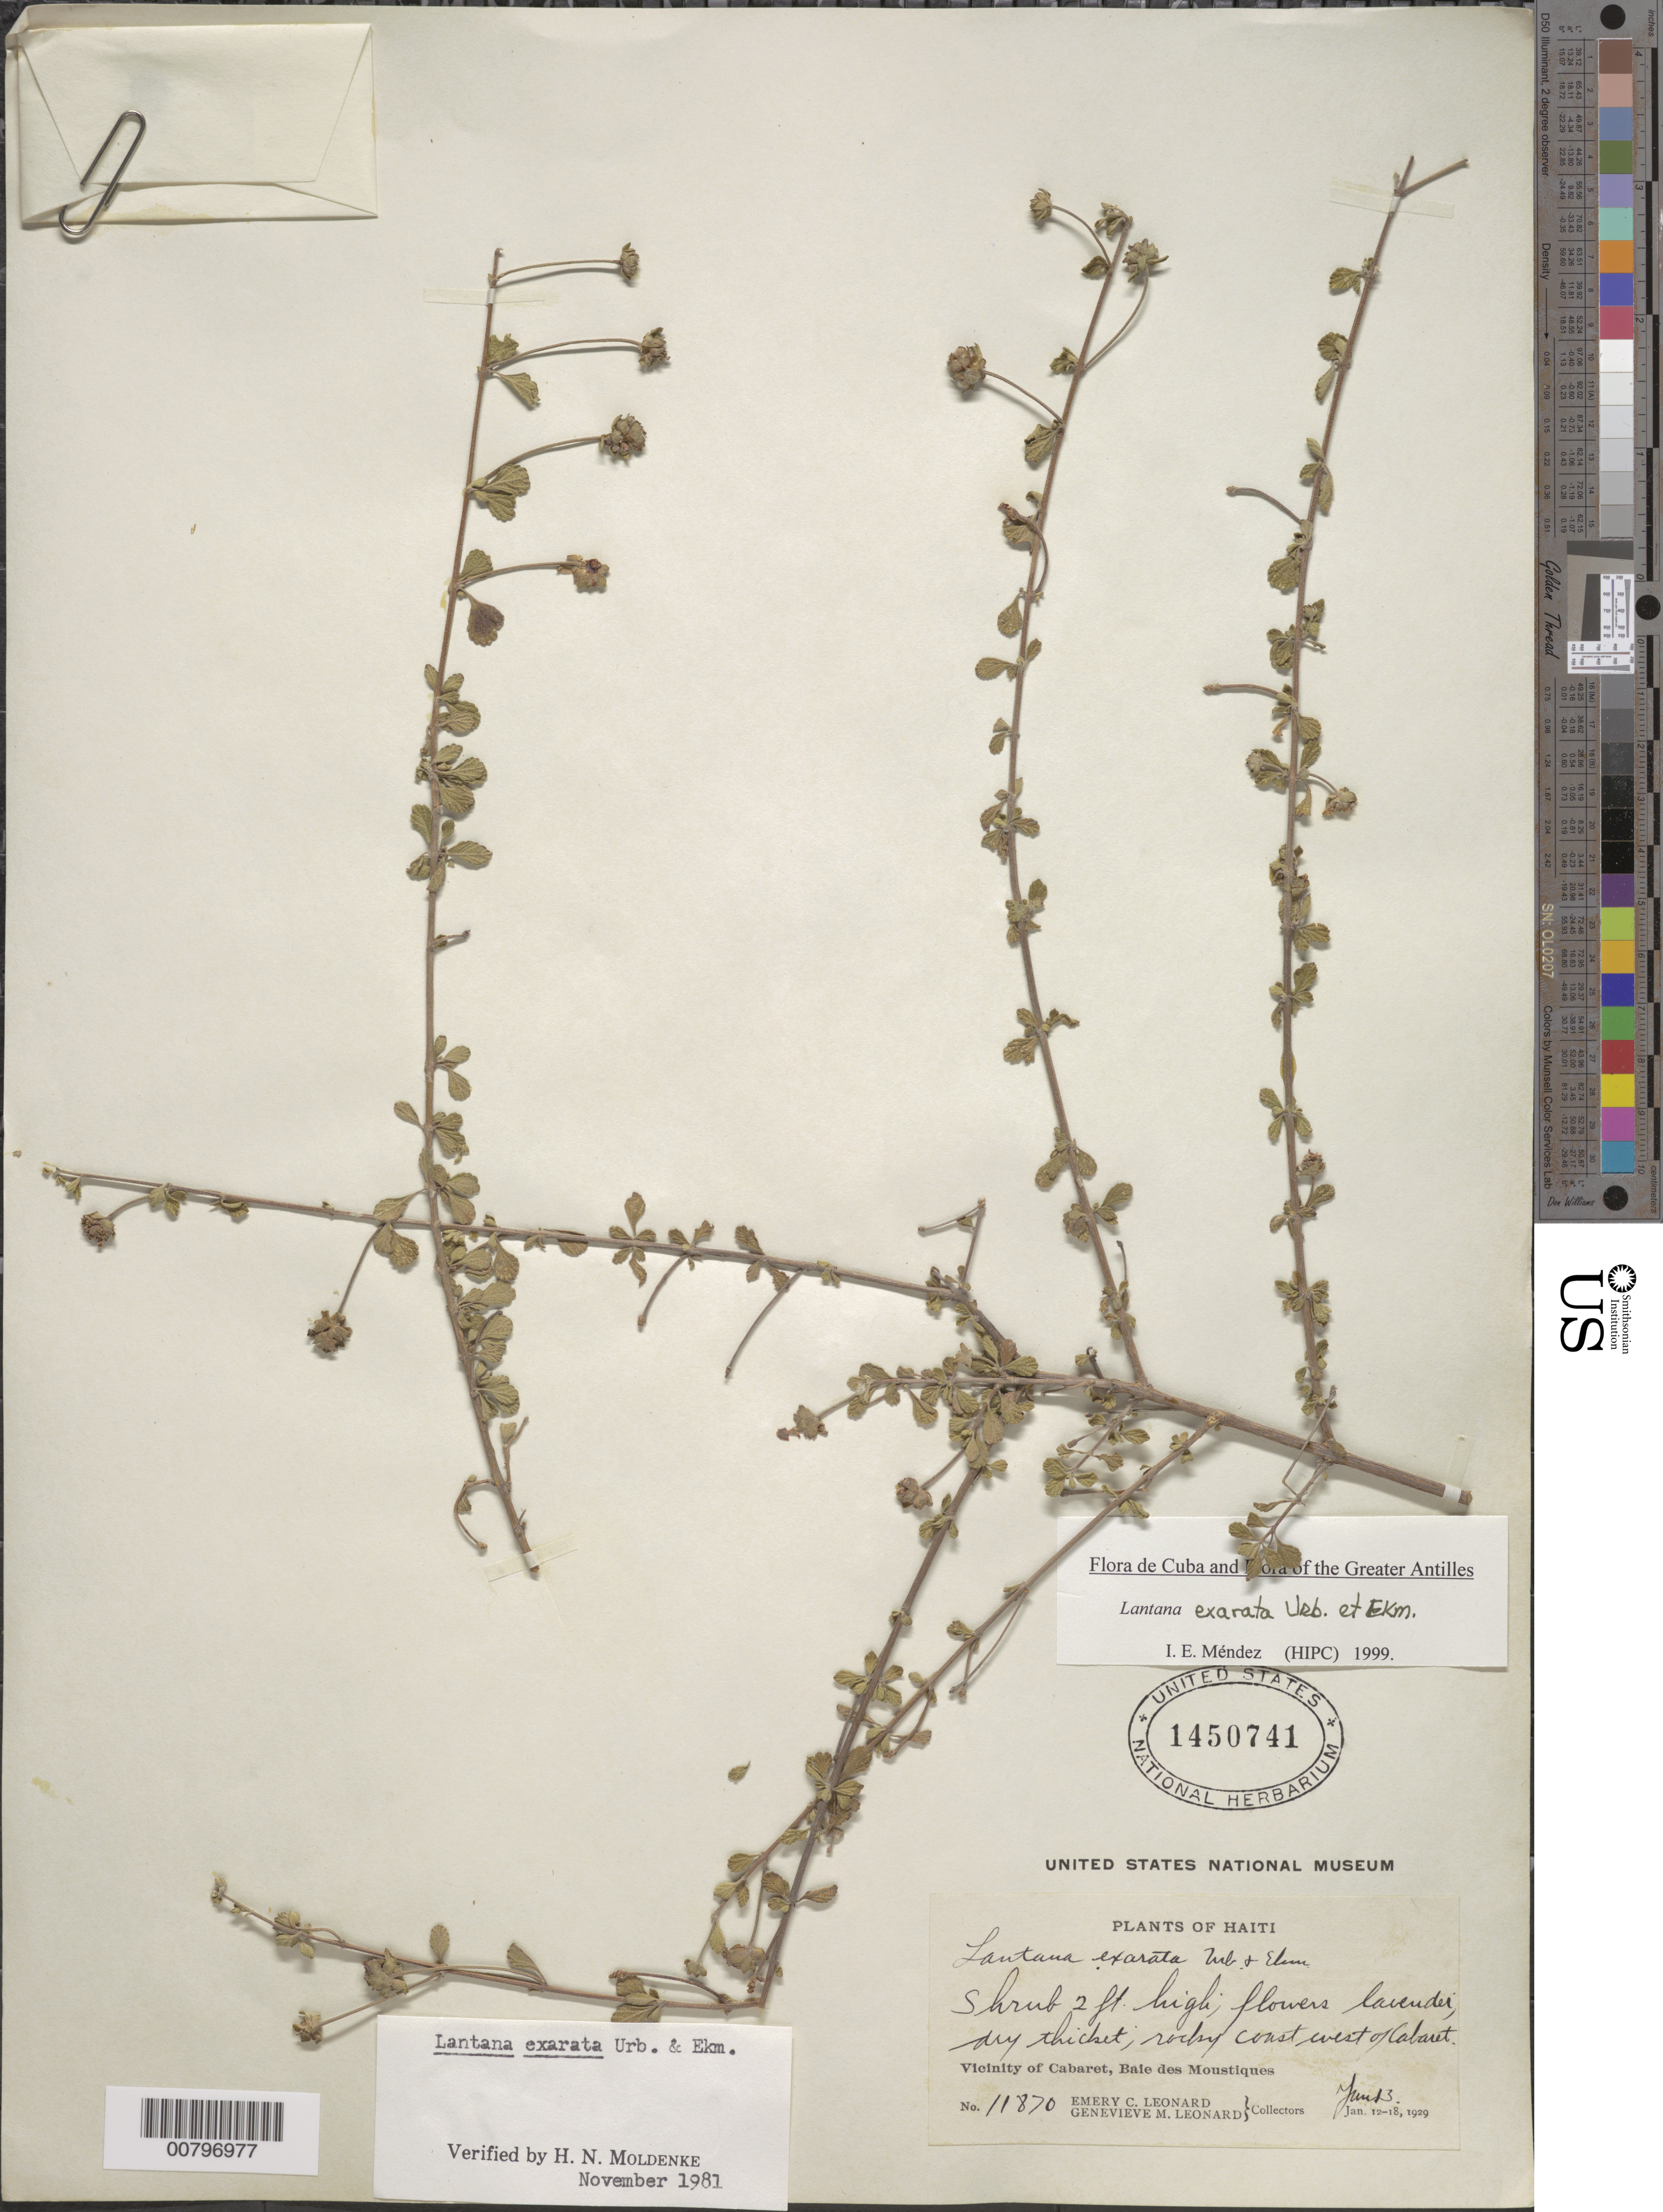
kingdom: Plantae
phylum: Tracheophyta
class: Magnoliopsida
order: Lamiales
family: Verbenaceae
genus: Lantana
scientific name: Lantana exarata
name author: Urb. & Ekman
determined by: Méndez, Isidro E., (HIPC)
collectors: E. C. Leonard & G. M. Leonard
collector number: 11870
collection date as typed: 13 Jan 1929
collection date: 1929-01-13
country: Haiti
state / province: Nord-Ouest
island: Hispaniola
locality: Baie des Moustiques, rocky coast W of Cabaret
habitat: Dry thickets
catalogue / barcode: US 1450741